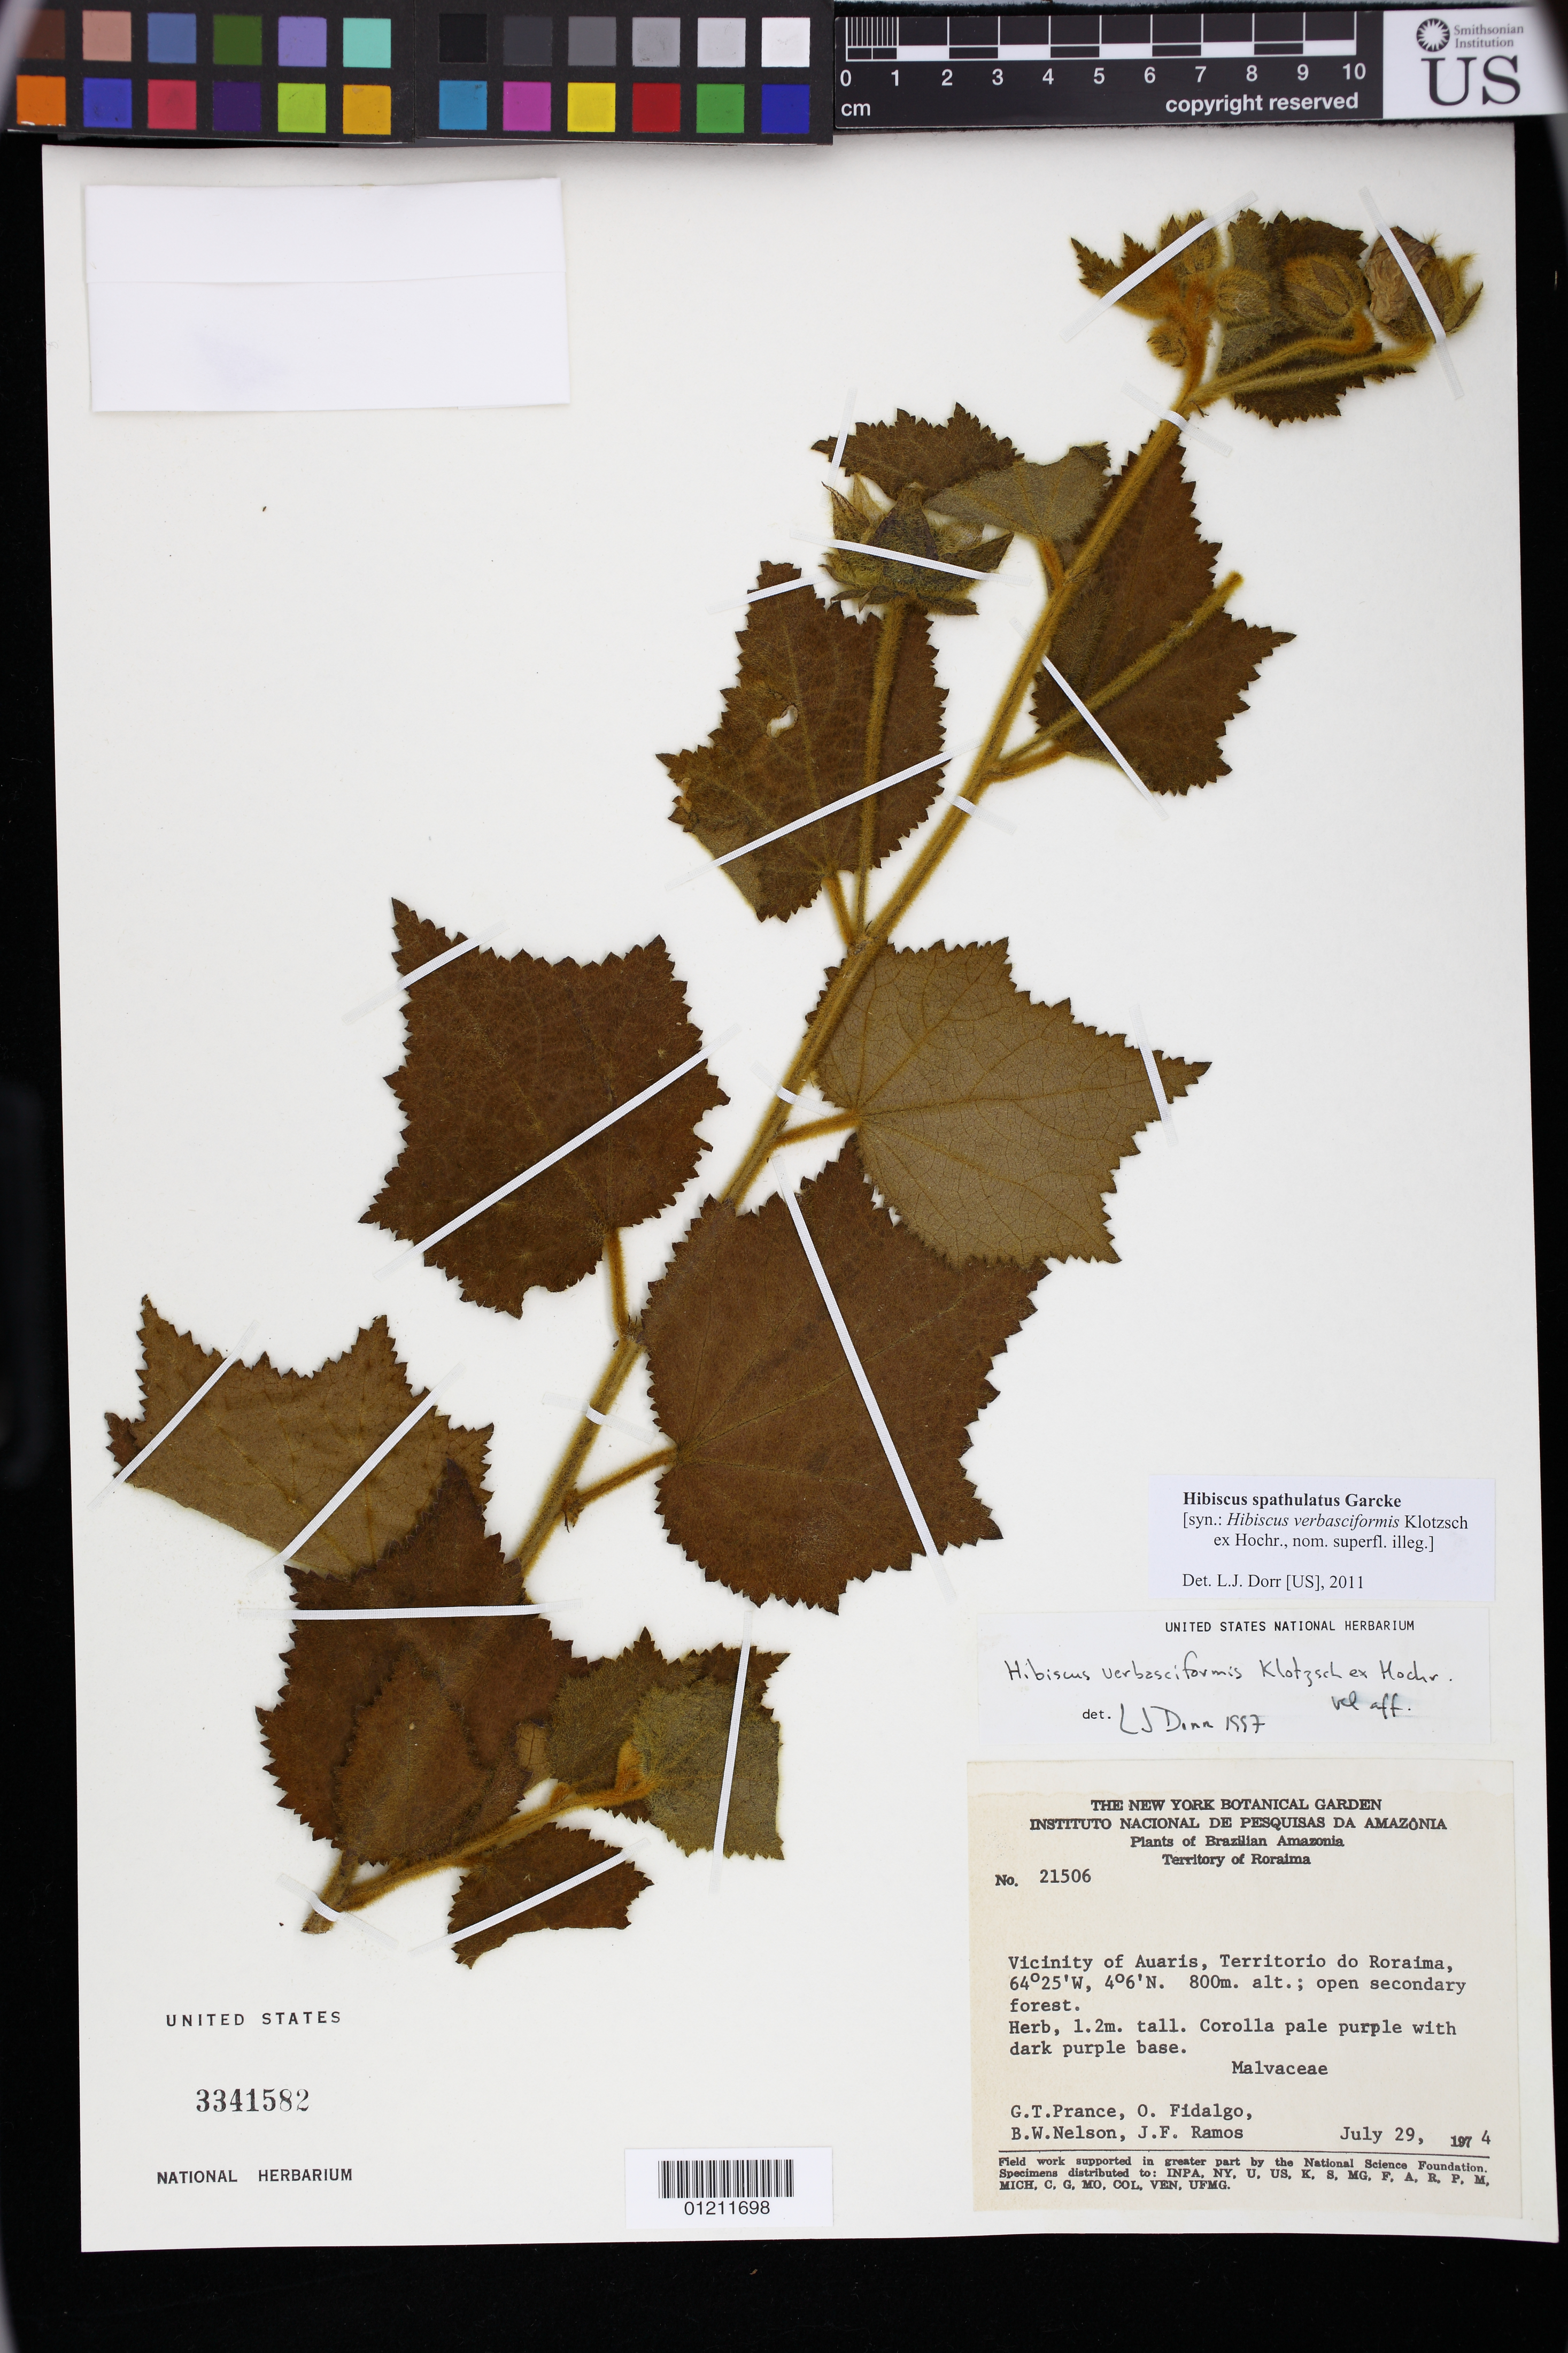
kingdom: Plantae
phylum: Tracheophyta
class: Magnoliopsida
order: Malvales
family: Malvaceae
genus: Hibiscus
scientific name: Hibiscus spathulatus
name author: Garcke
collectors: G. T. Prance, O. Fidalgo, B. W. Nelson & J. F. Ramos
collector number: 21506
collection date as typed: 29 Jul 1974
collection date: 1974-07-29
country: Brazil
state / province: Roraima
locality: Roraima: Vicinity of Auaris, Territorio do Roraima; open secondary forest.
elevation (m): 800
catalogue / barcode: US 3341582